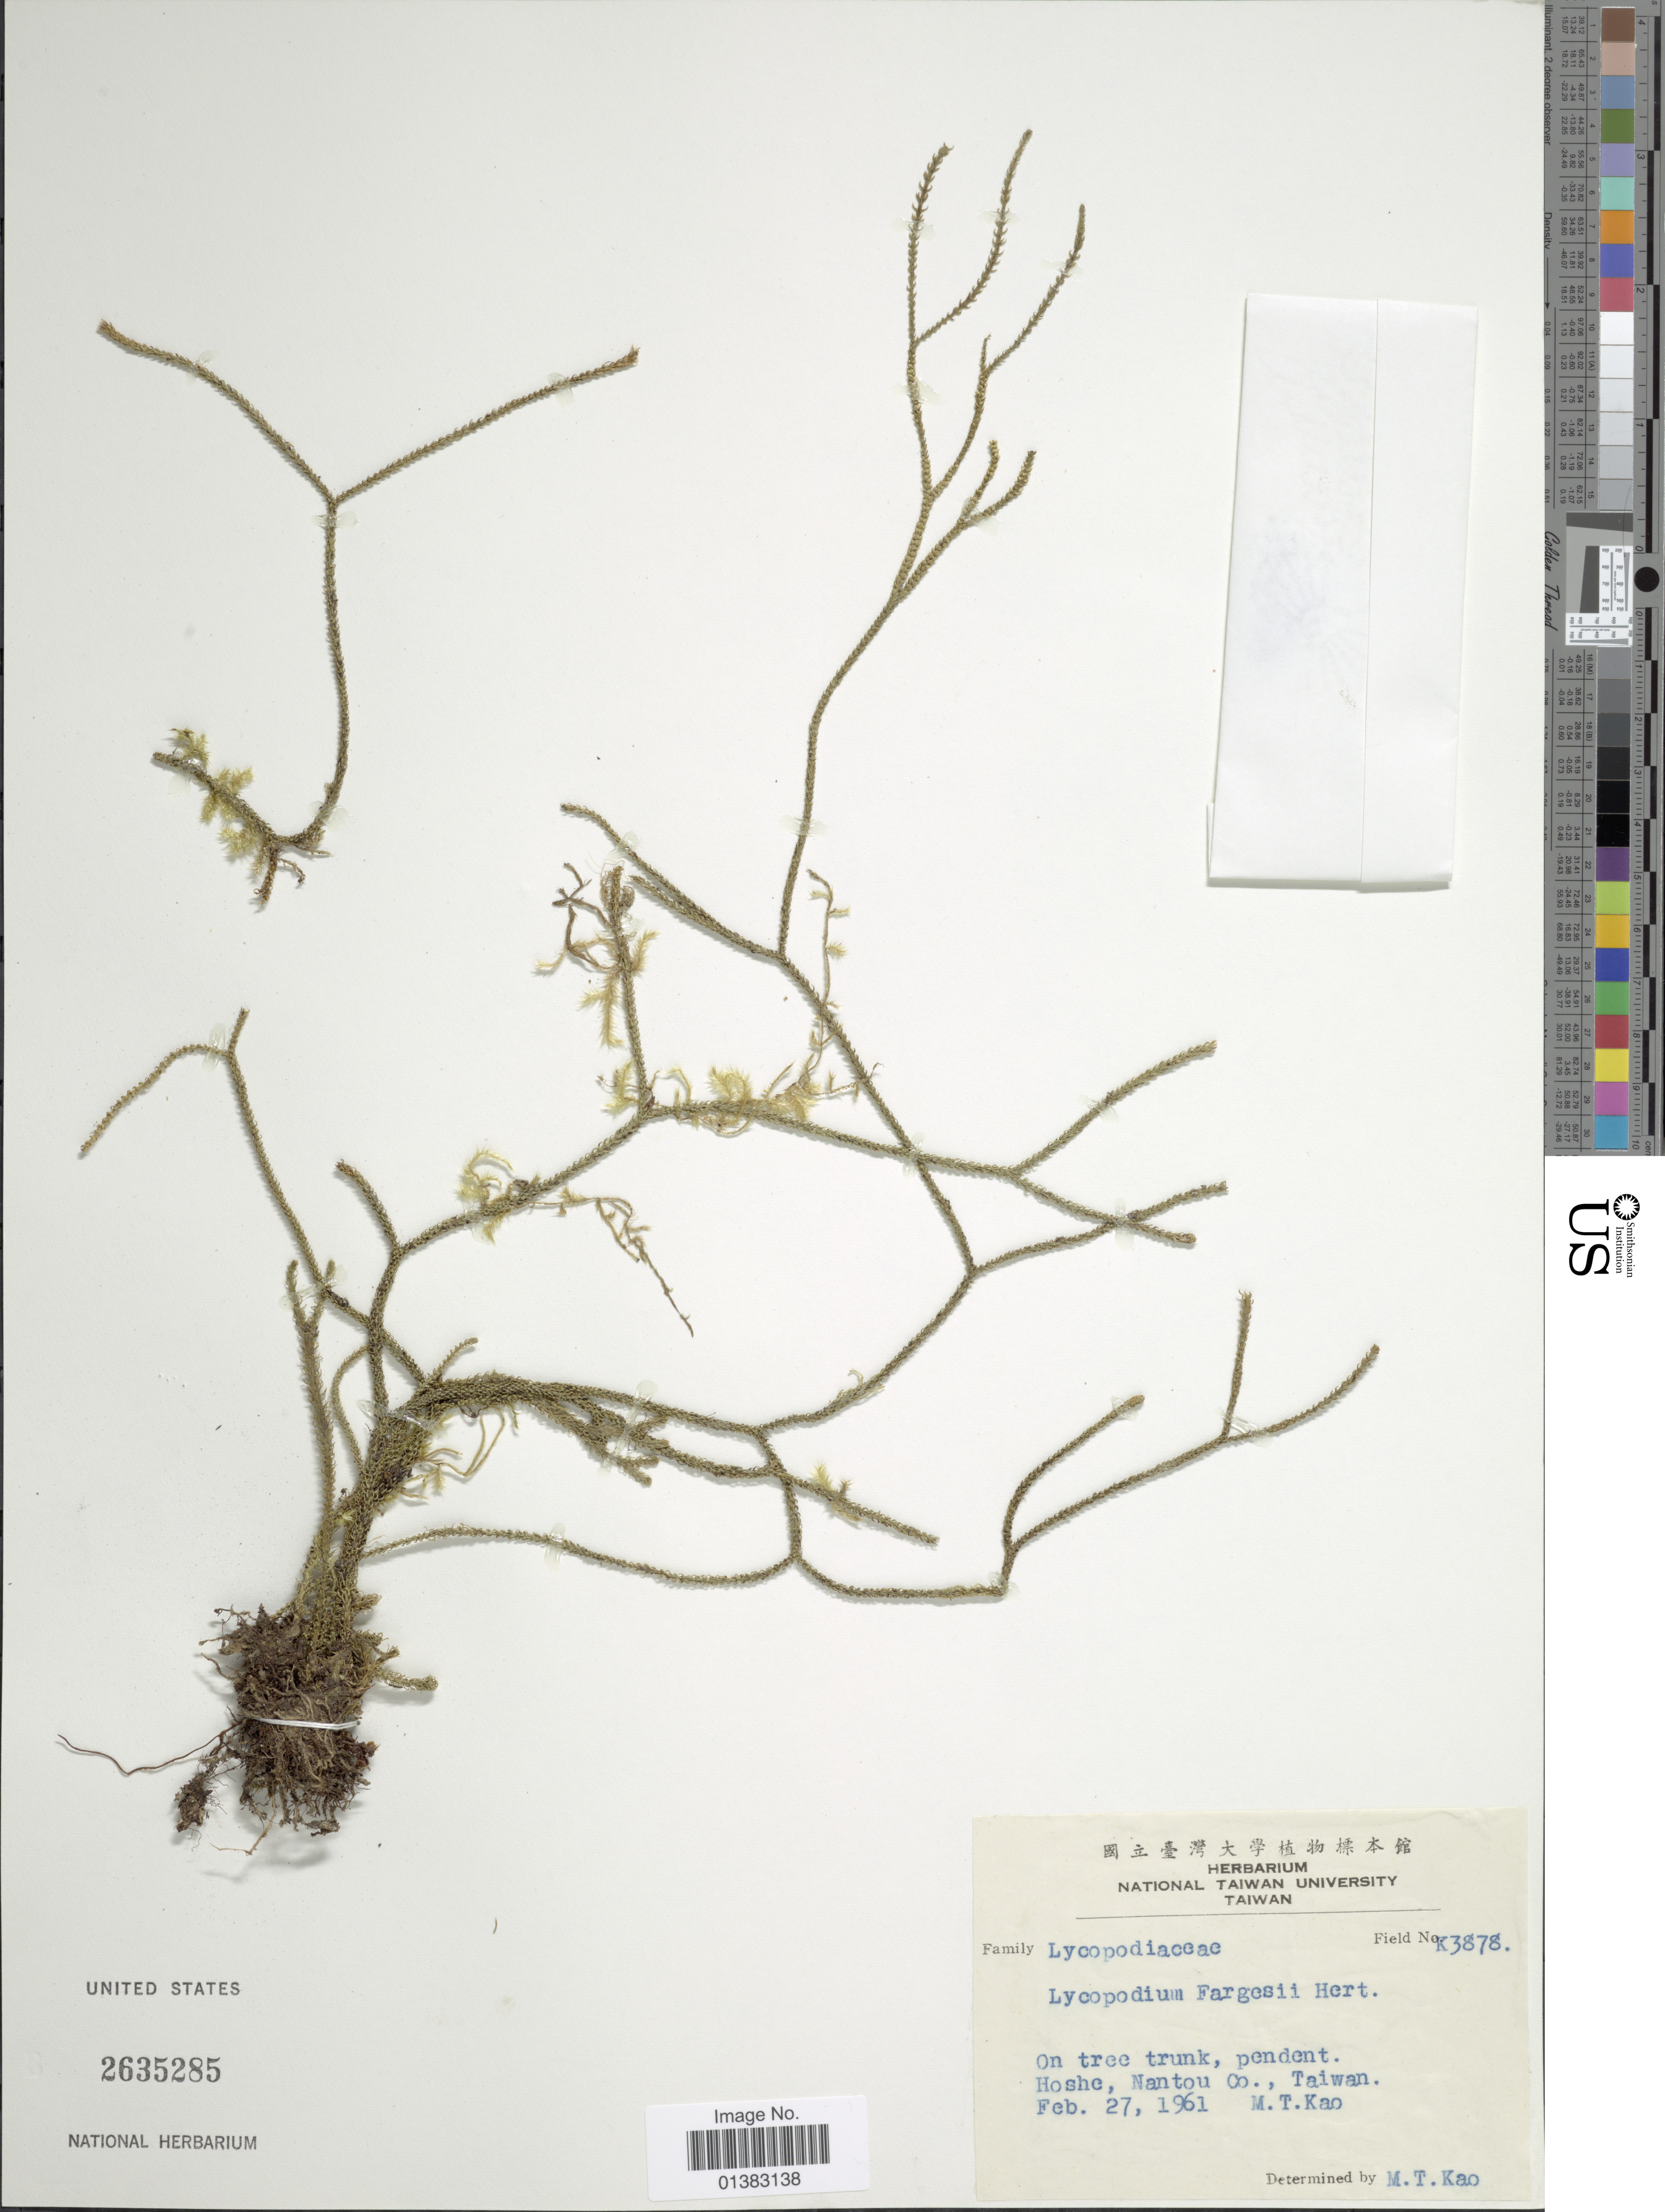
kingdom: Plantae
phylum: Tracheophyta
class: Lycopodiopsida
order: Lycopodiales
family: Lycopodiaceae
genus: Phlegmariurus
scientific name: Phlegmariurus fargesii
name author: (Herter) Ching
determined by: Field, A. R.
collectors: M. T. Kao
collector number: K3878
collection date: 1961-02-27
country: Taiwan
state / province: Nantou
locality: Hoshe, Nantou Co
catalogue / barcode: US 2635285